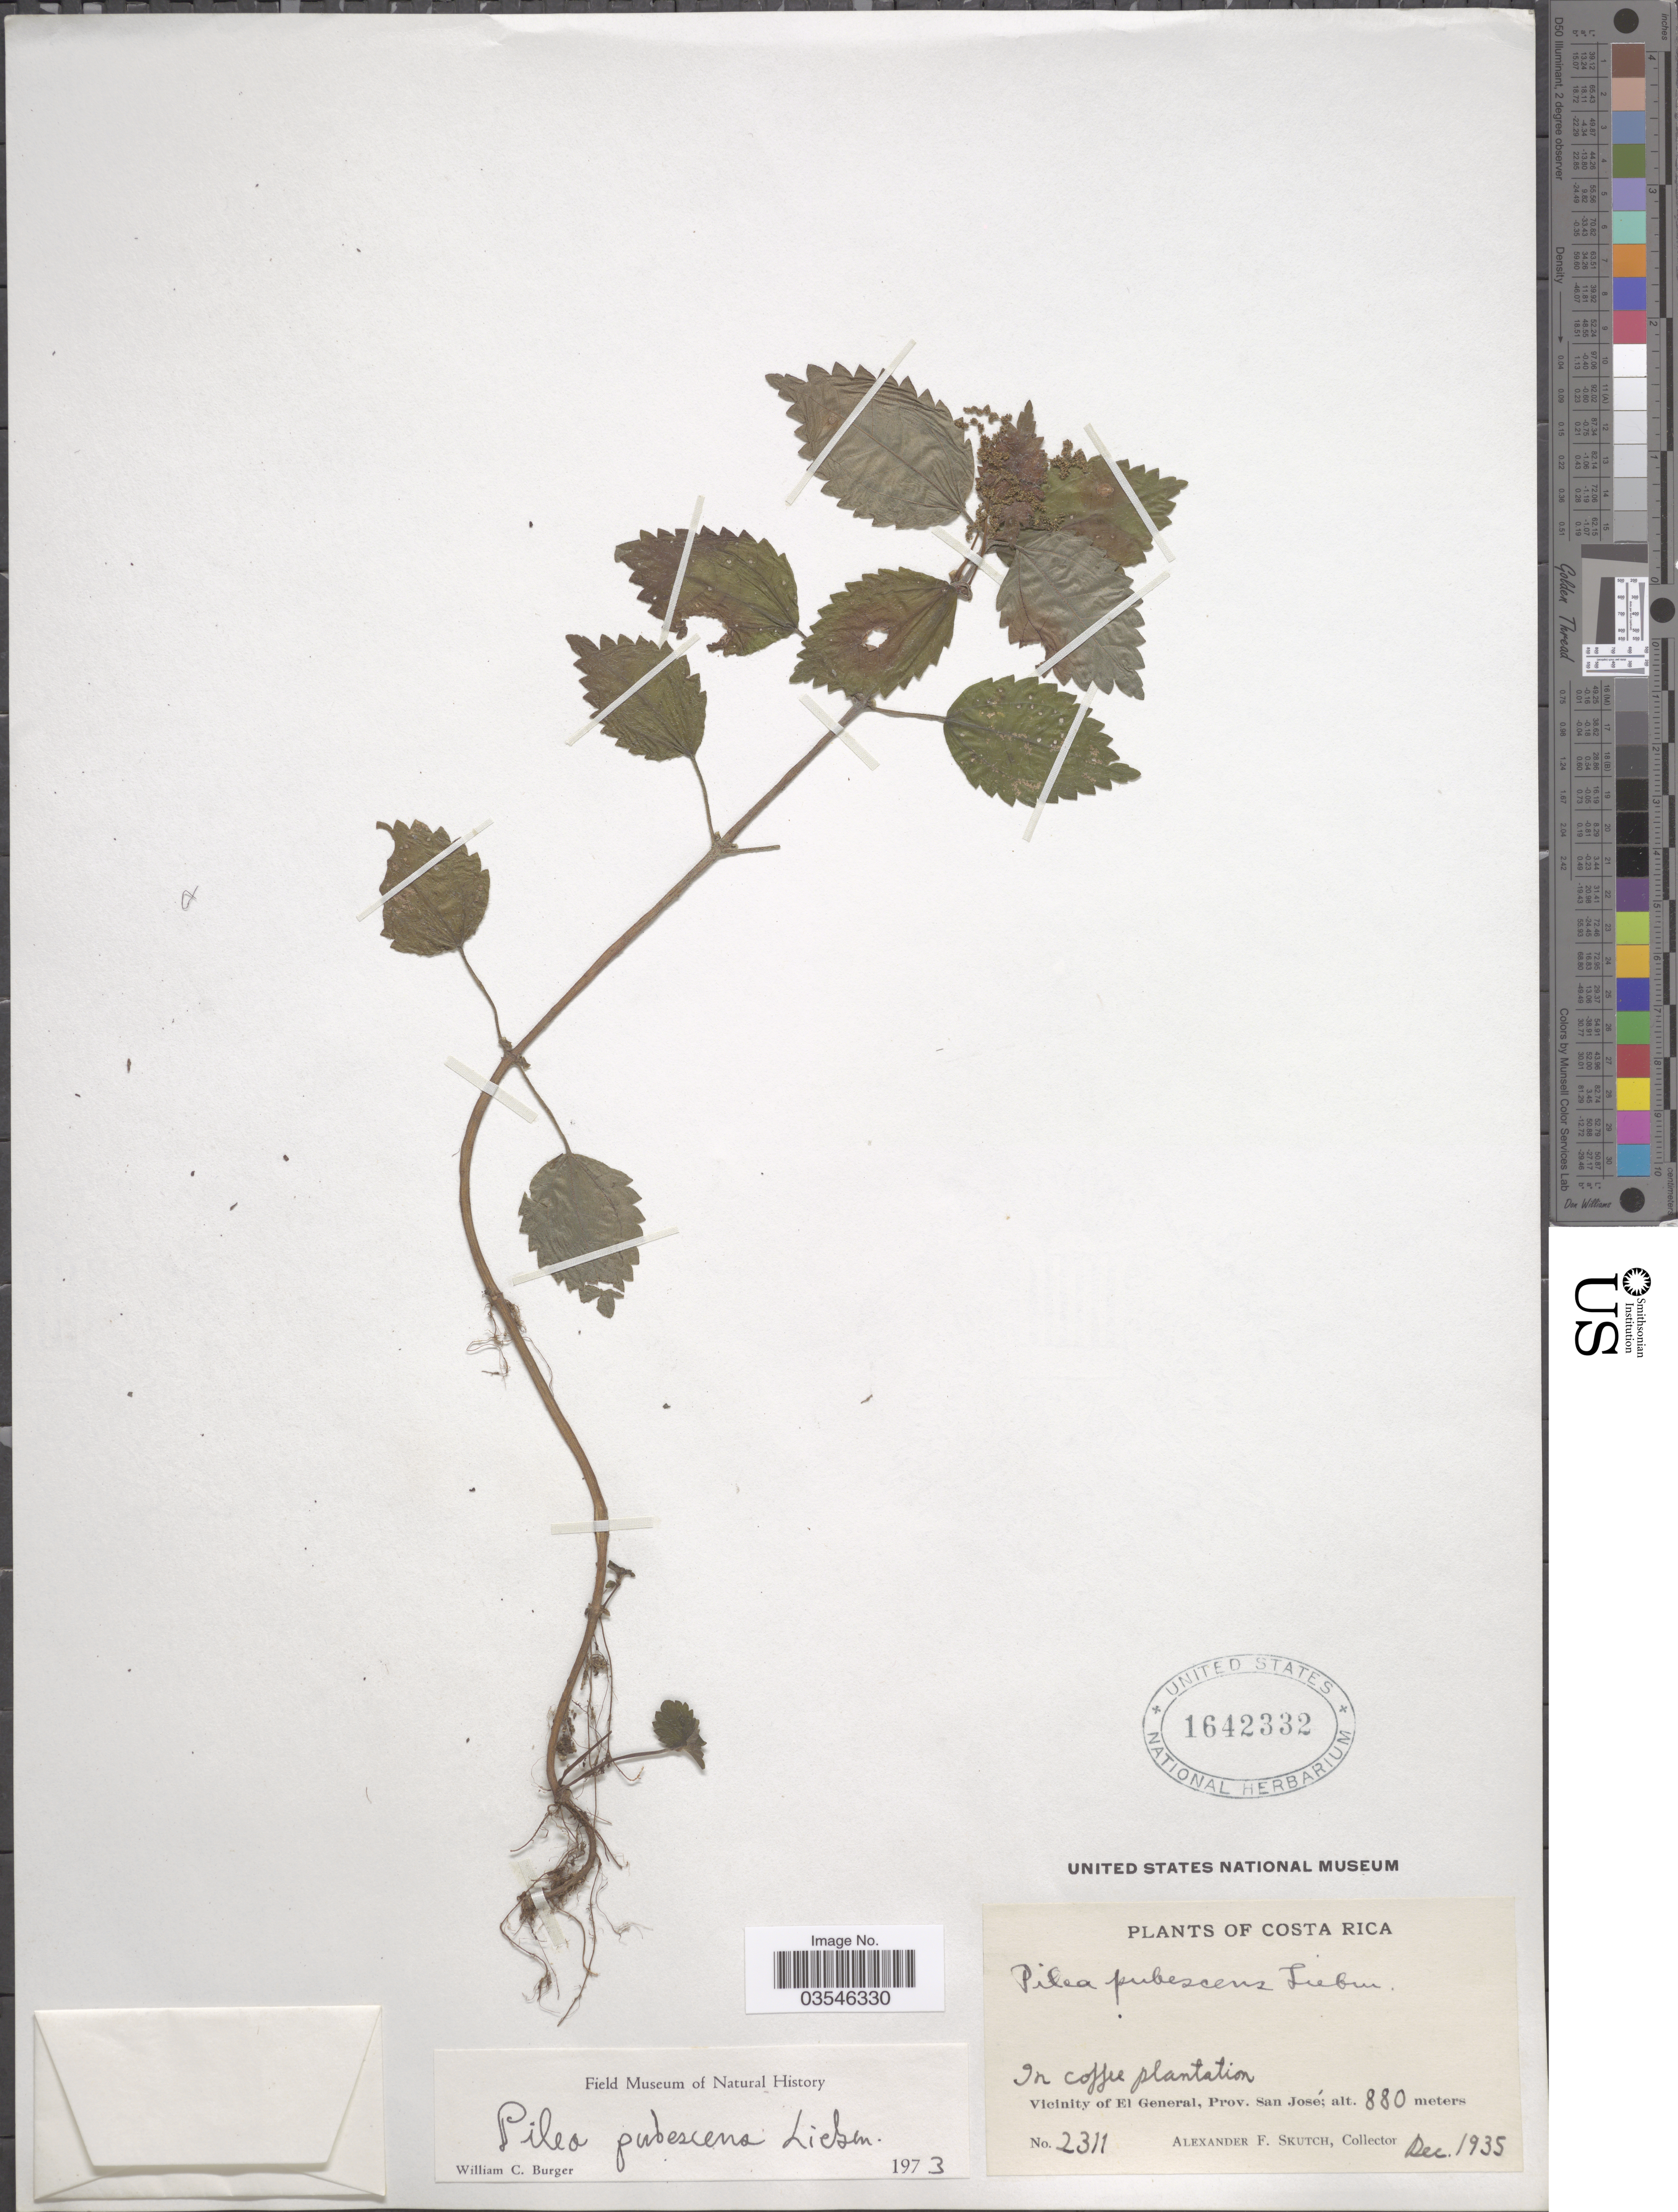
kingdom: Plantae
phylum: Tracheophyta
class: Magnoliopsida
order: Rosales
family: Urticaceae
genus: Pilea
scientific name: Pilea pubescens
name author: Liebm.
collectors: A. F. Skutch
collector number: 2311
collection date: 1935-12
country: Costa Rica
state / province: San José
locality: In coffee plantation. Vicinity of El General, Prov. San José.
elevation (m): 880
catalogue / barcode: US 1642332